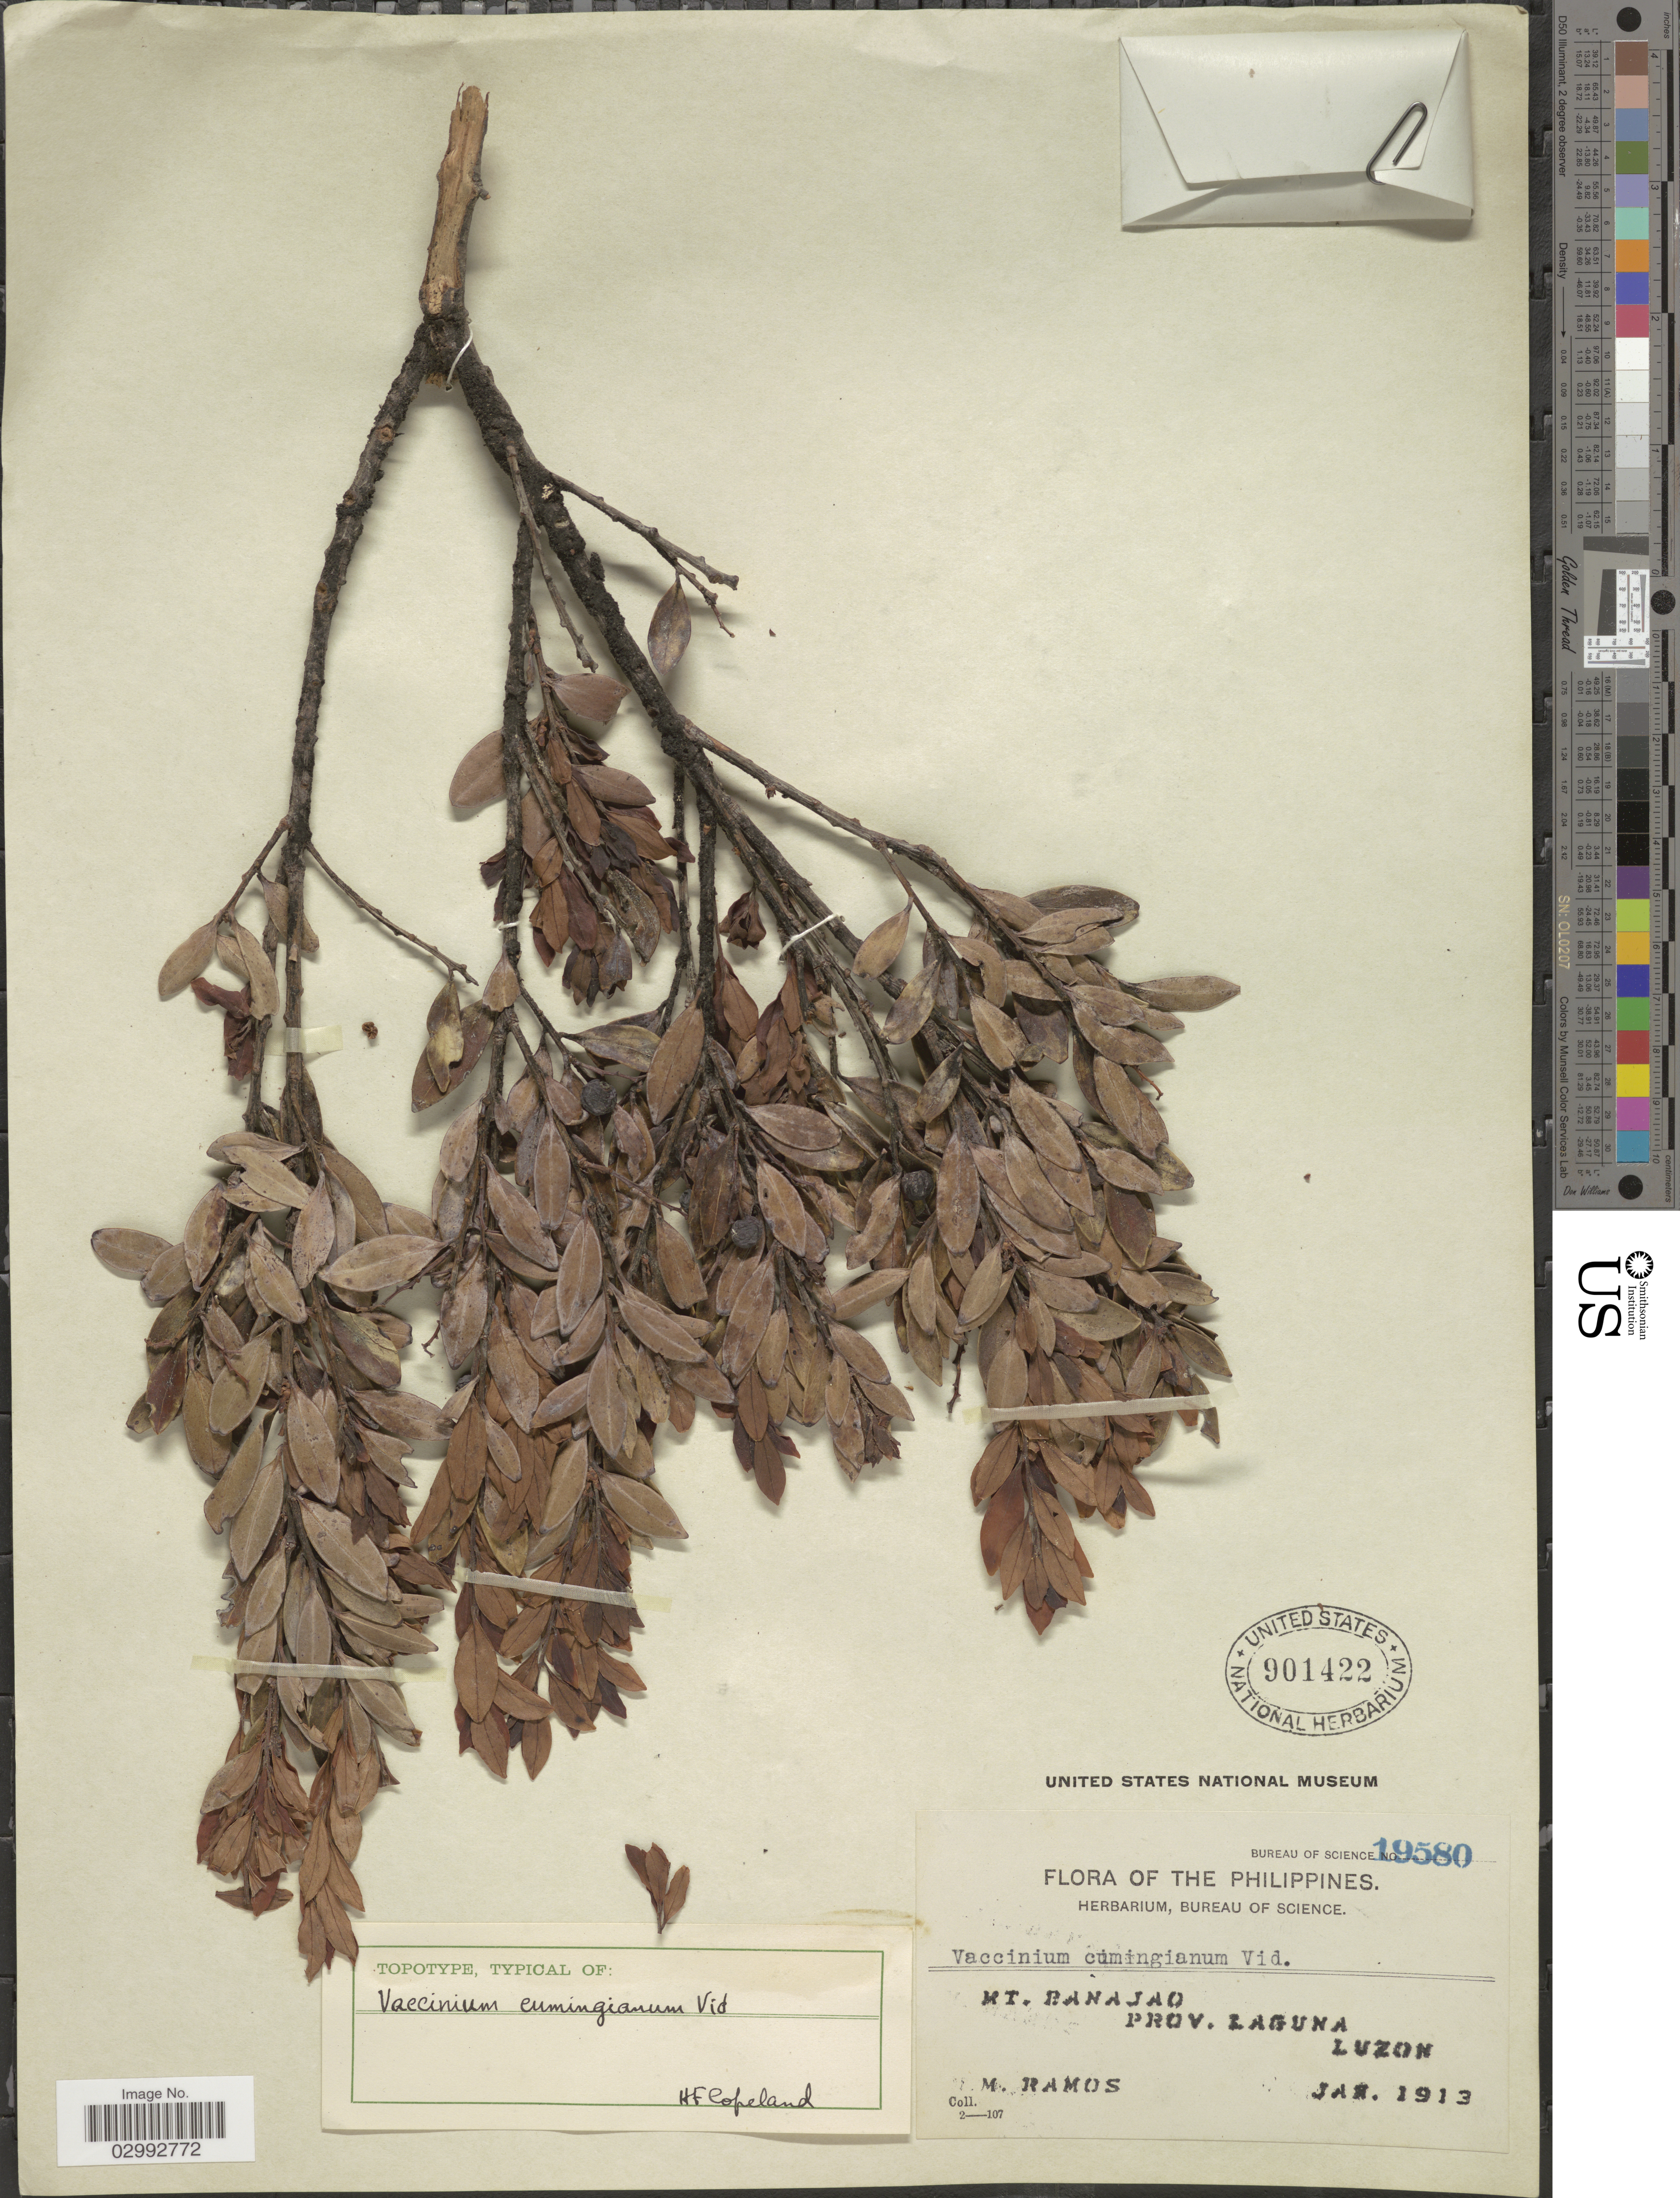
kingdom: Plantae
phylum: Tracheophyta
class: Magnoliopsida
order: Ericales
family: Ericaceae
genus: Vaccinium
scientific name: Vaccinium cumingianum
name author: S. Vidal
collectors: M. Ramos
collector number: Bureau of Science 19580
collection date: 1913-01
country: Philippines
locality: Mt. Banajao, Prov. Laguna, Luzon.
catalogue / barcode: US 901422